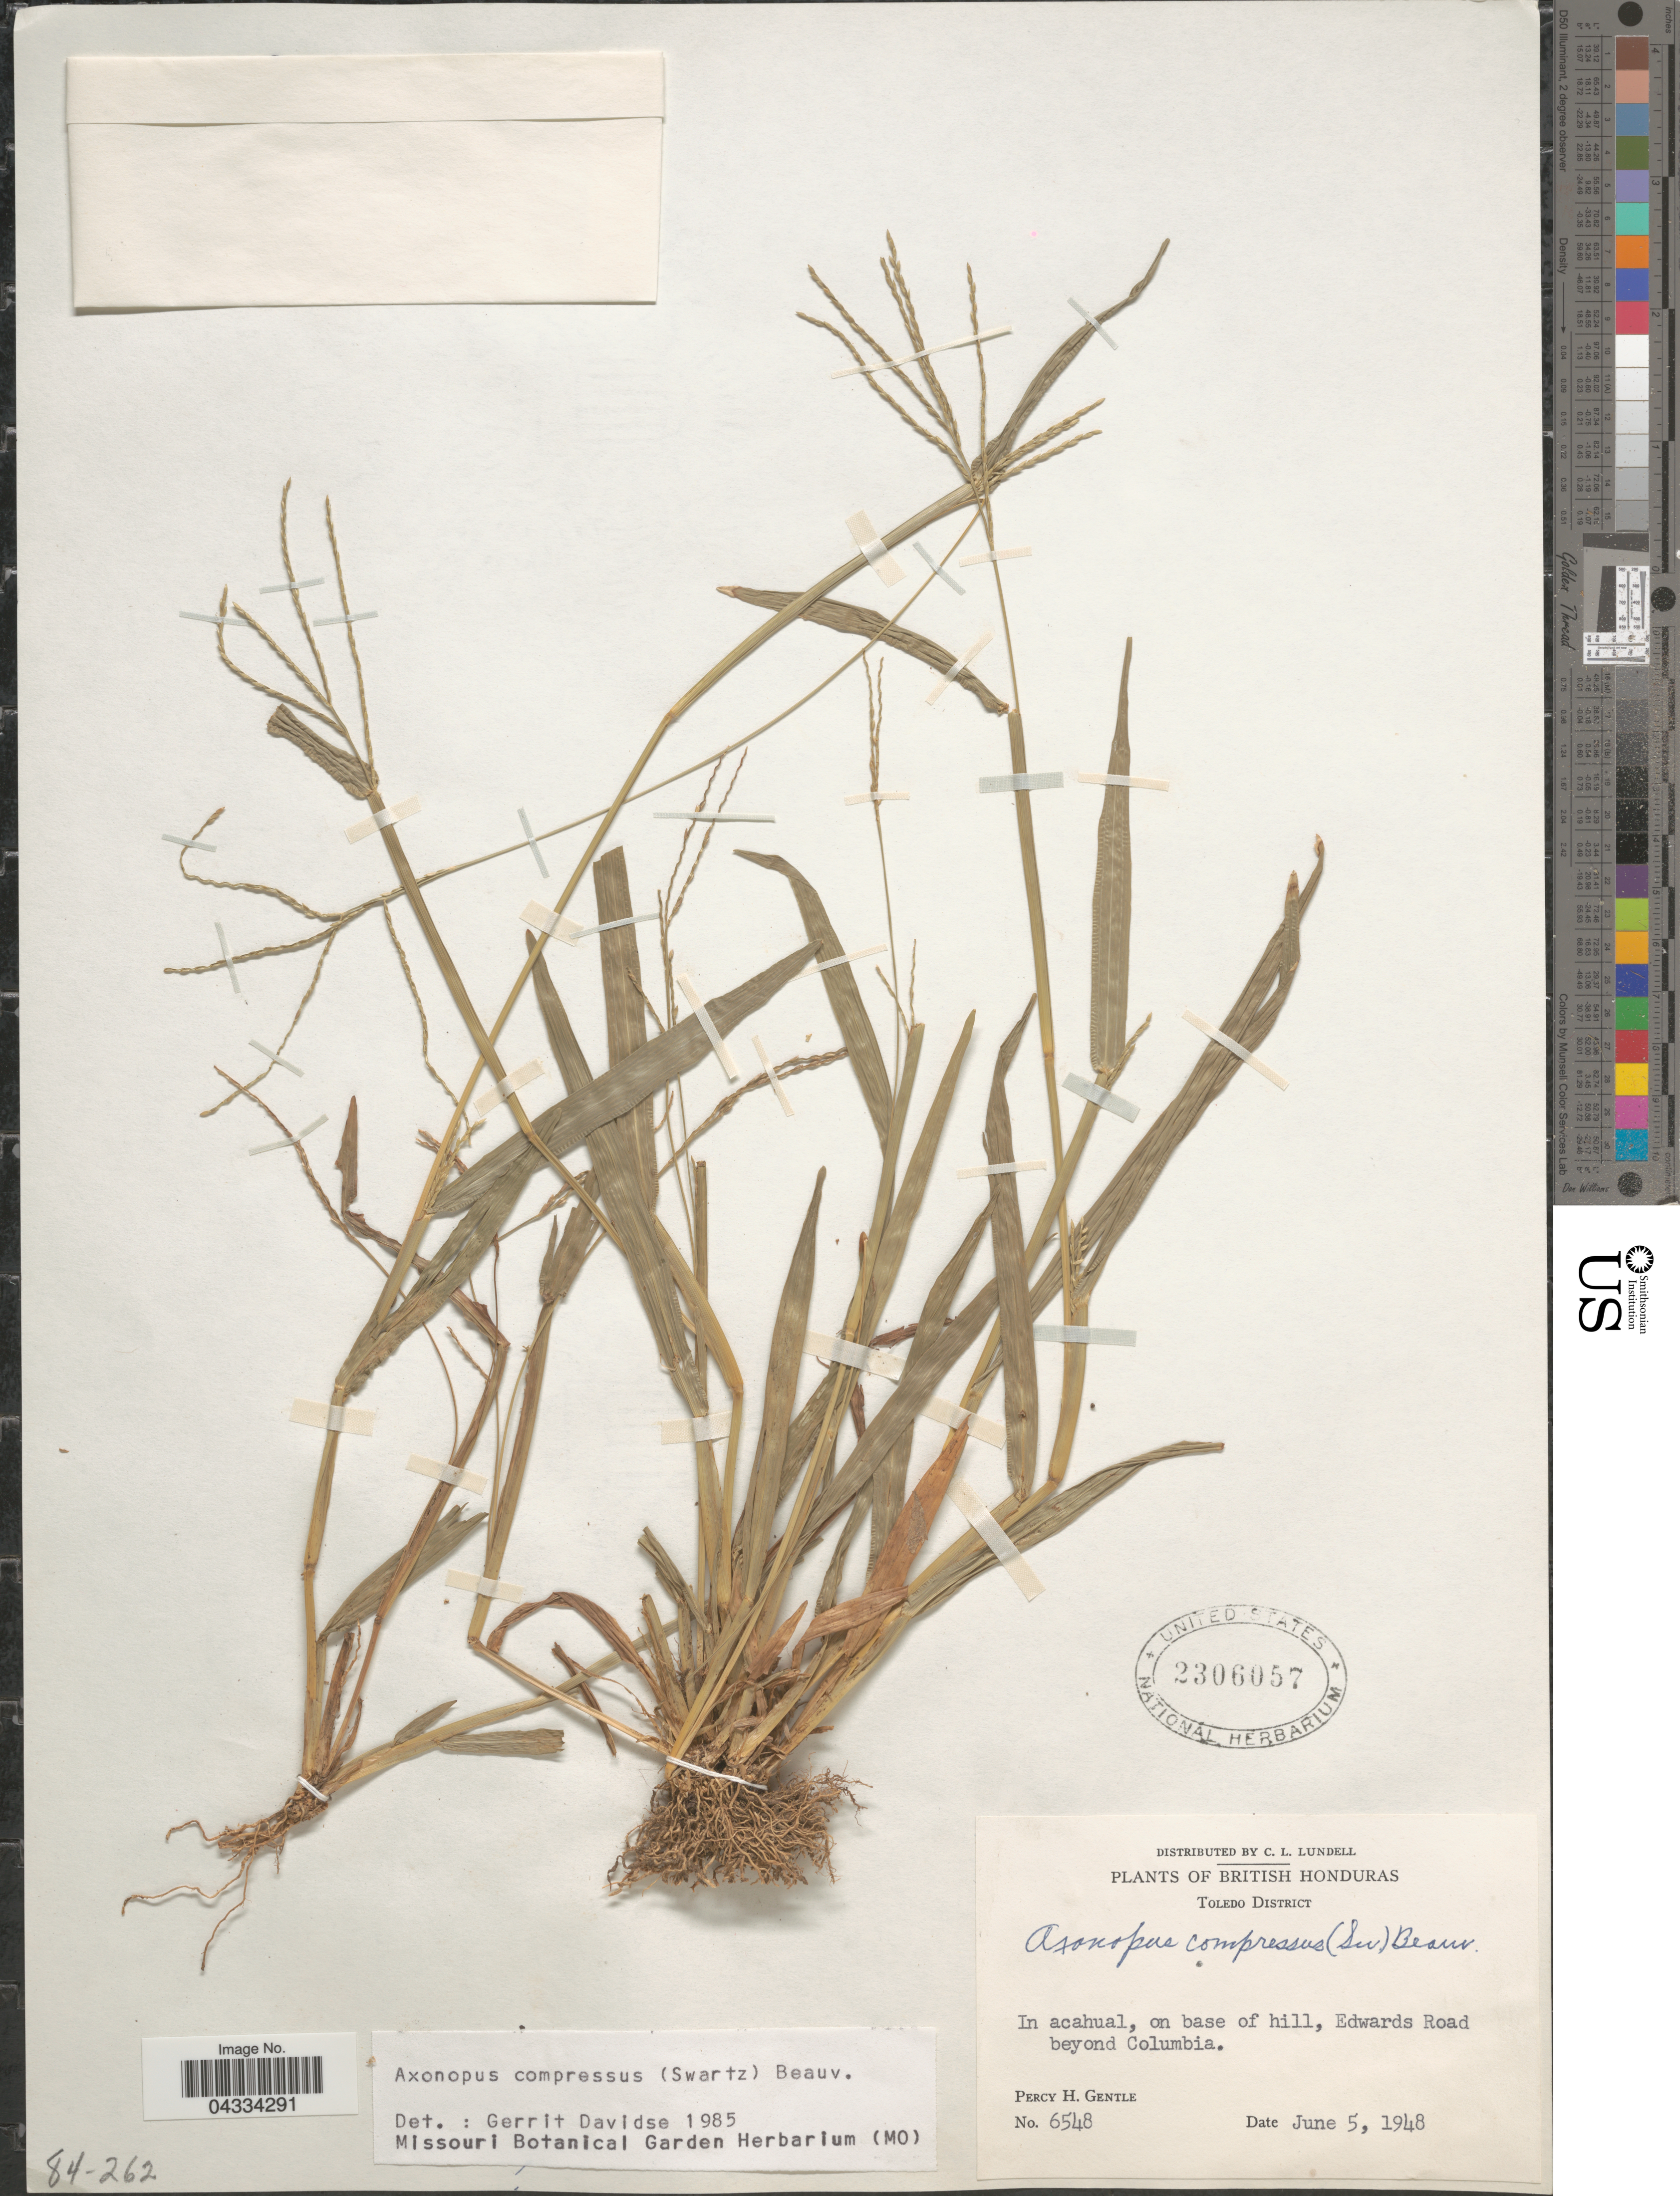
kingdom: Plantae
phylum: Tracheophyta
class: Liliopsida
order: Poales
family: Poaceae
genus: Axonopus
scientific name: Axonopus compressus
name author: (Sw.) P. Beauv.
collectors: P. H. Gentle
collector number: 6548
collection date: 1948-06-05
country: Belize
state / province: Toledo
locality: British Honduras. Toledo District. In acahual, on base of hill, Edwards Road beyond Columbia.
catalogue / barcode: US 2306057